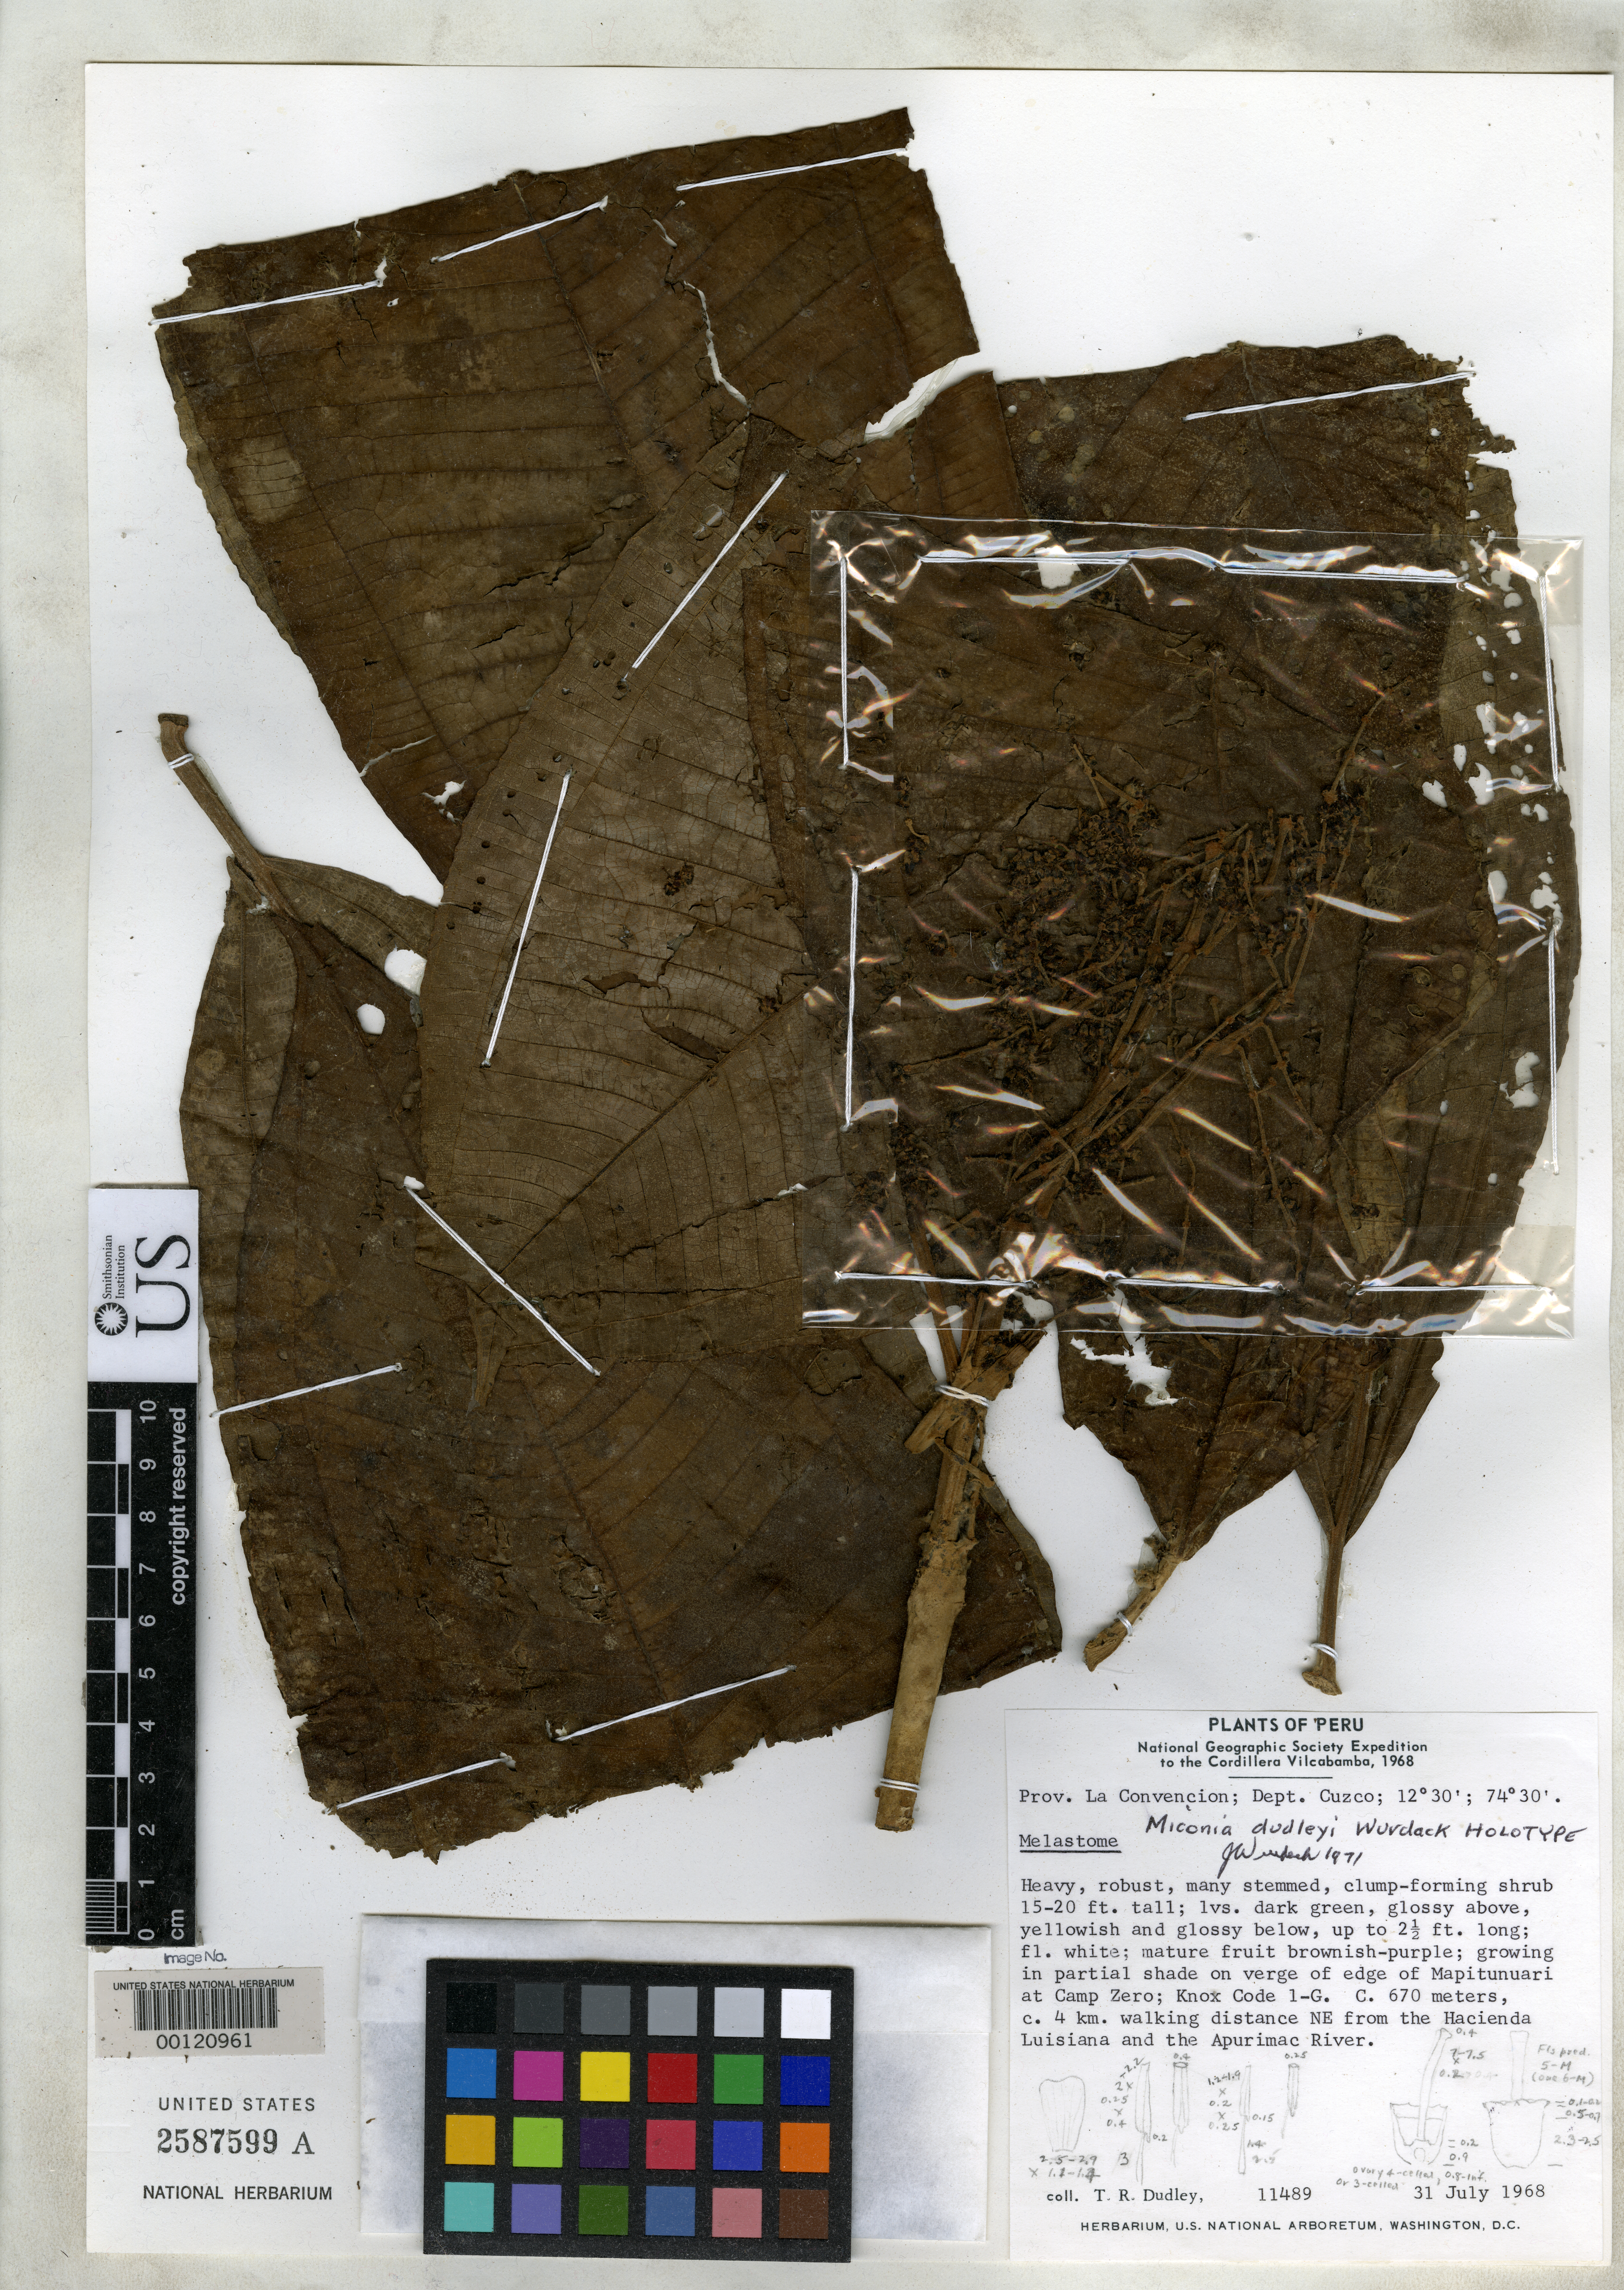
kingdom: Plantae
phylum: Tracheophyta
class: Magnoliopsida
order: Myrtales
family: Melastomataceae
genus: Miconia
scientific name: Miconia dudleyi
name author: Wurdack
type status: Holotype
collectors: T. R. Dudley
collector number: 11489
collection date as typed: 31 Jul 1968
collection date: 1968-07-31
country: Peru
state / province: Cusco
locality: Río Mapitunuari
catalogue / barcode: US 2587599A